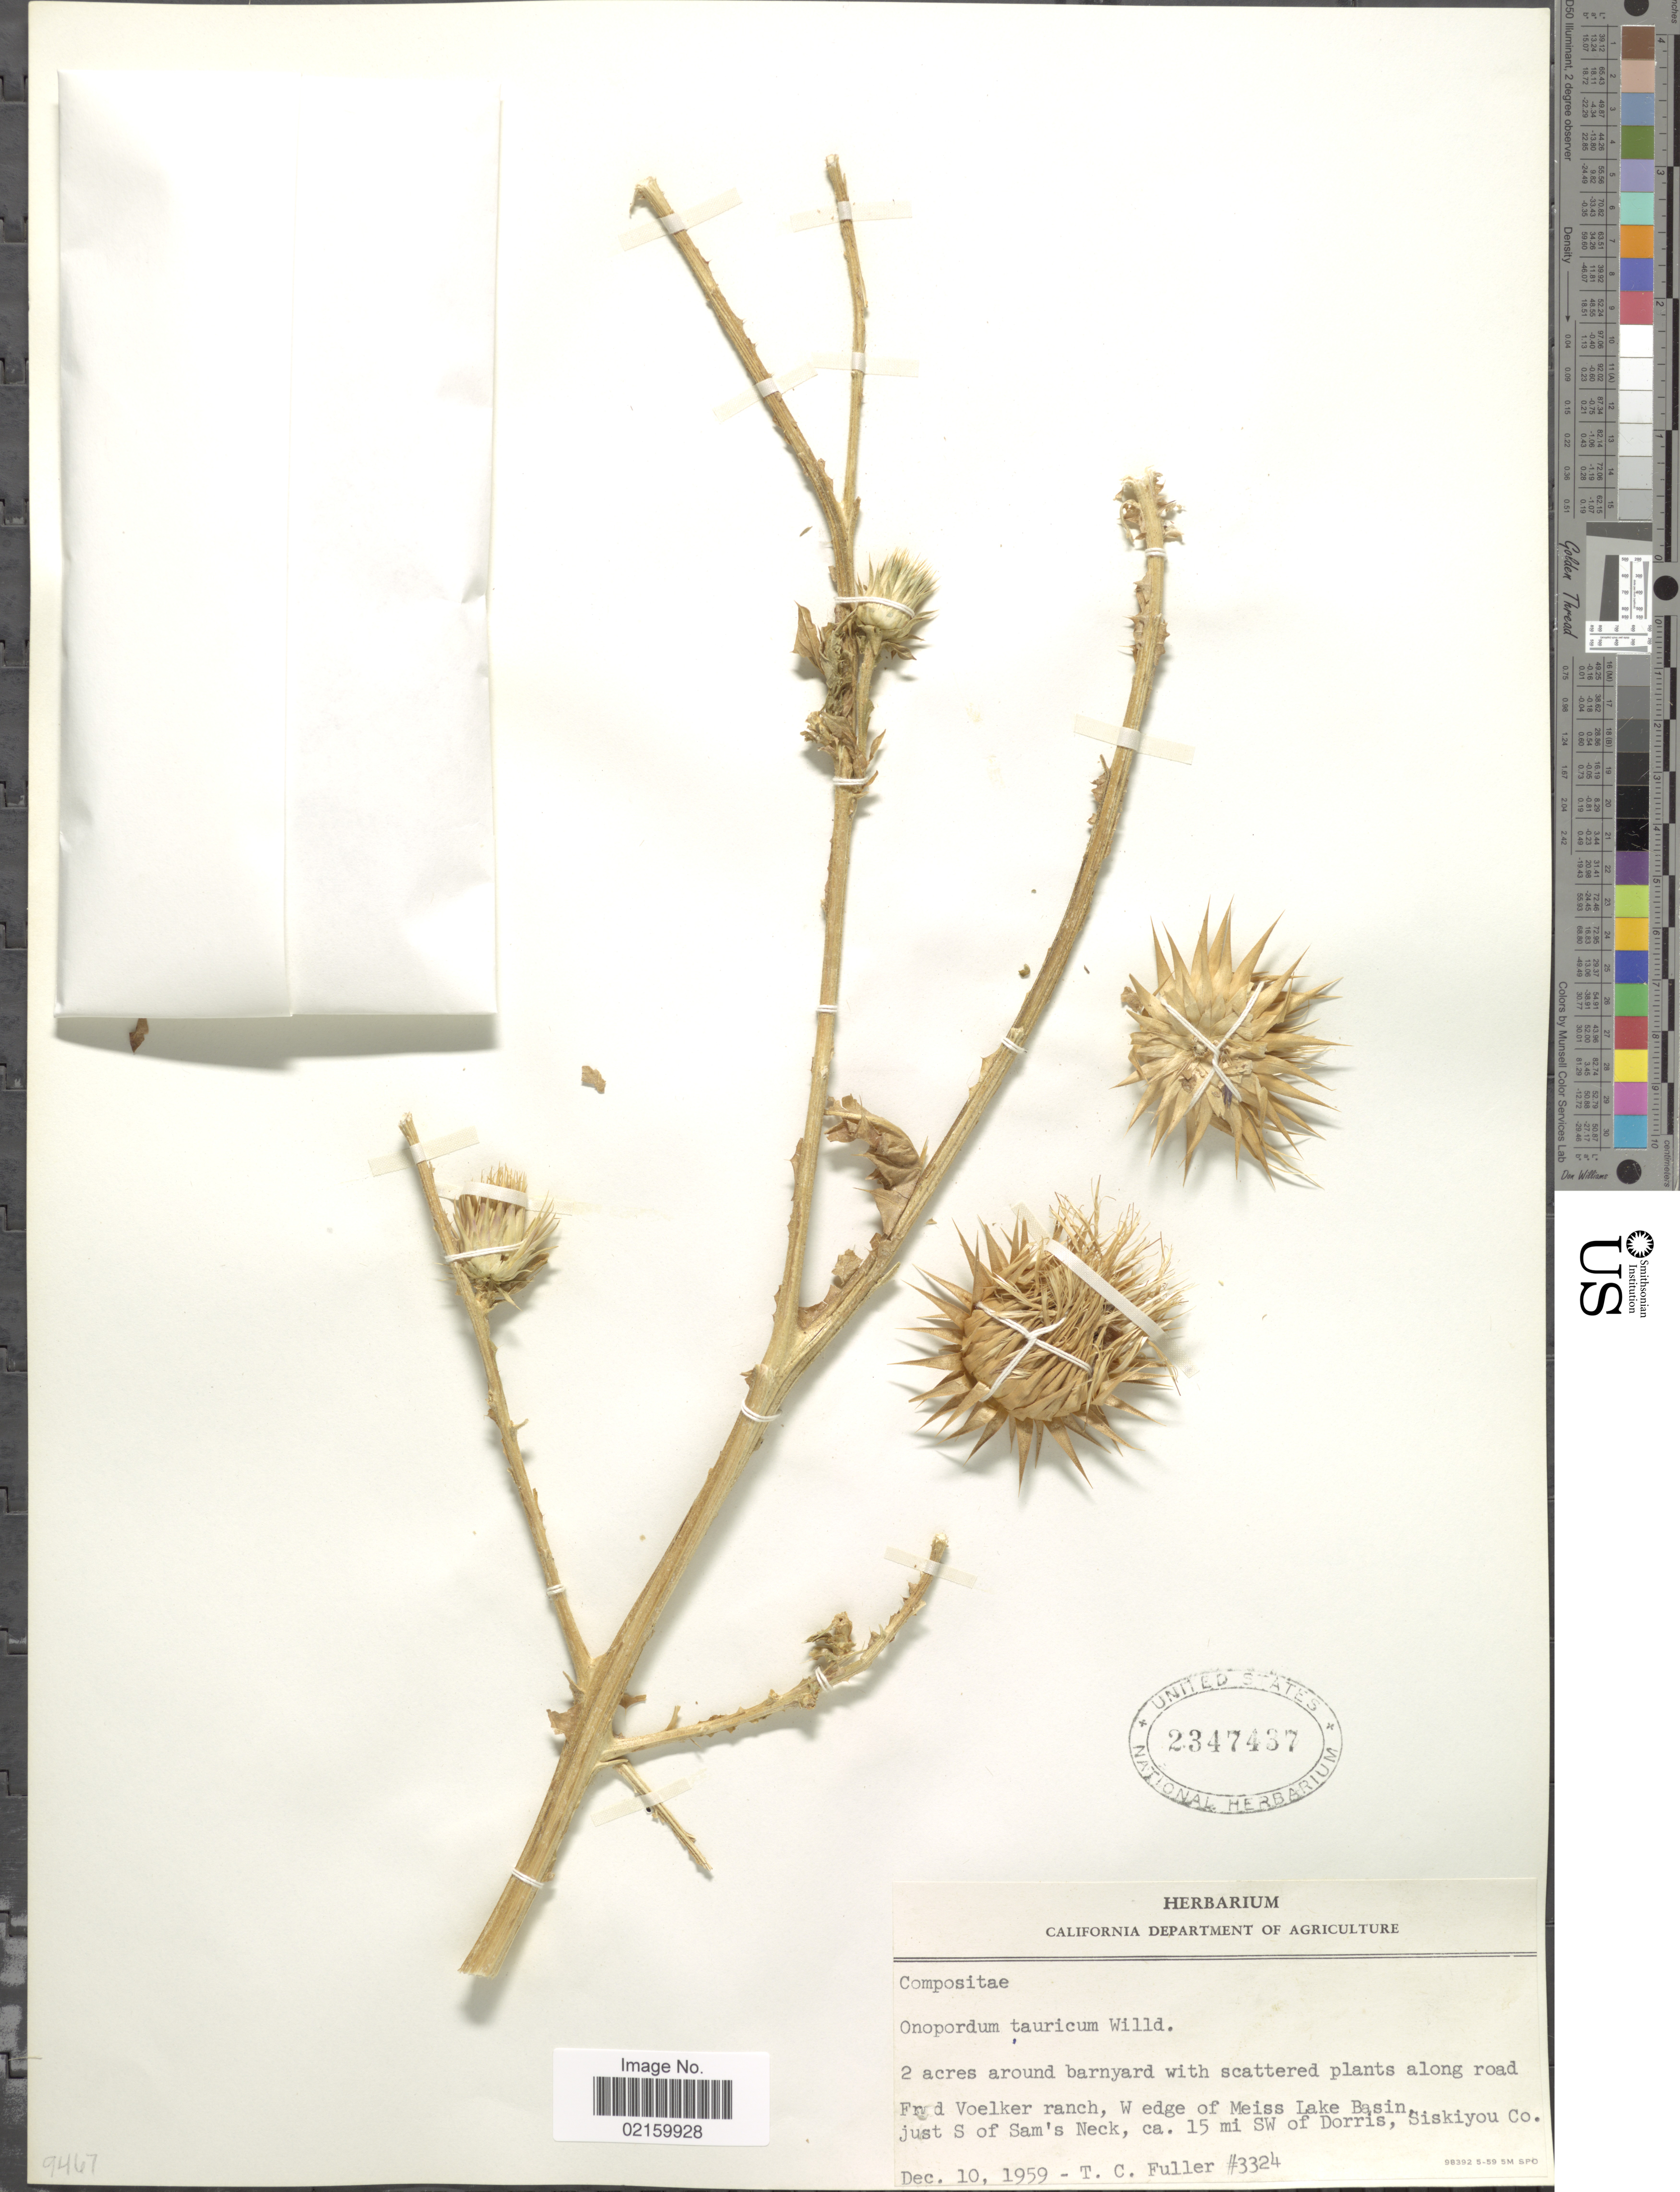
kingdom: Plantae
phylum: Tracheophyta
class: Magnoliopsida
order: Asterales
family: Asteraceae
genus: Onopordum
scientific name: Onopordum tauricum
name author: Willd.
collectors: T. Fuller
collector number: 3324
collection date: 1959-12-10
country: United States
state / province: California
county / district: Siskiyou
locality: Fred Voelker ranch, W edge of Meiss Lake Basin, just S of Sam's Neck, ca. 15 mi SW of Dorris, Siskiyou Co.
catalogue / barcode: US 2347437